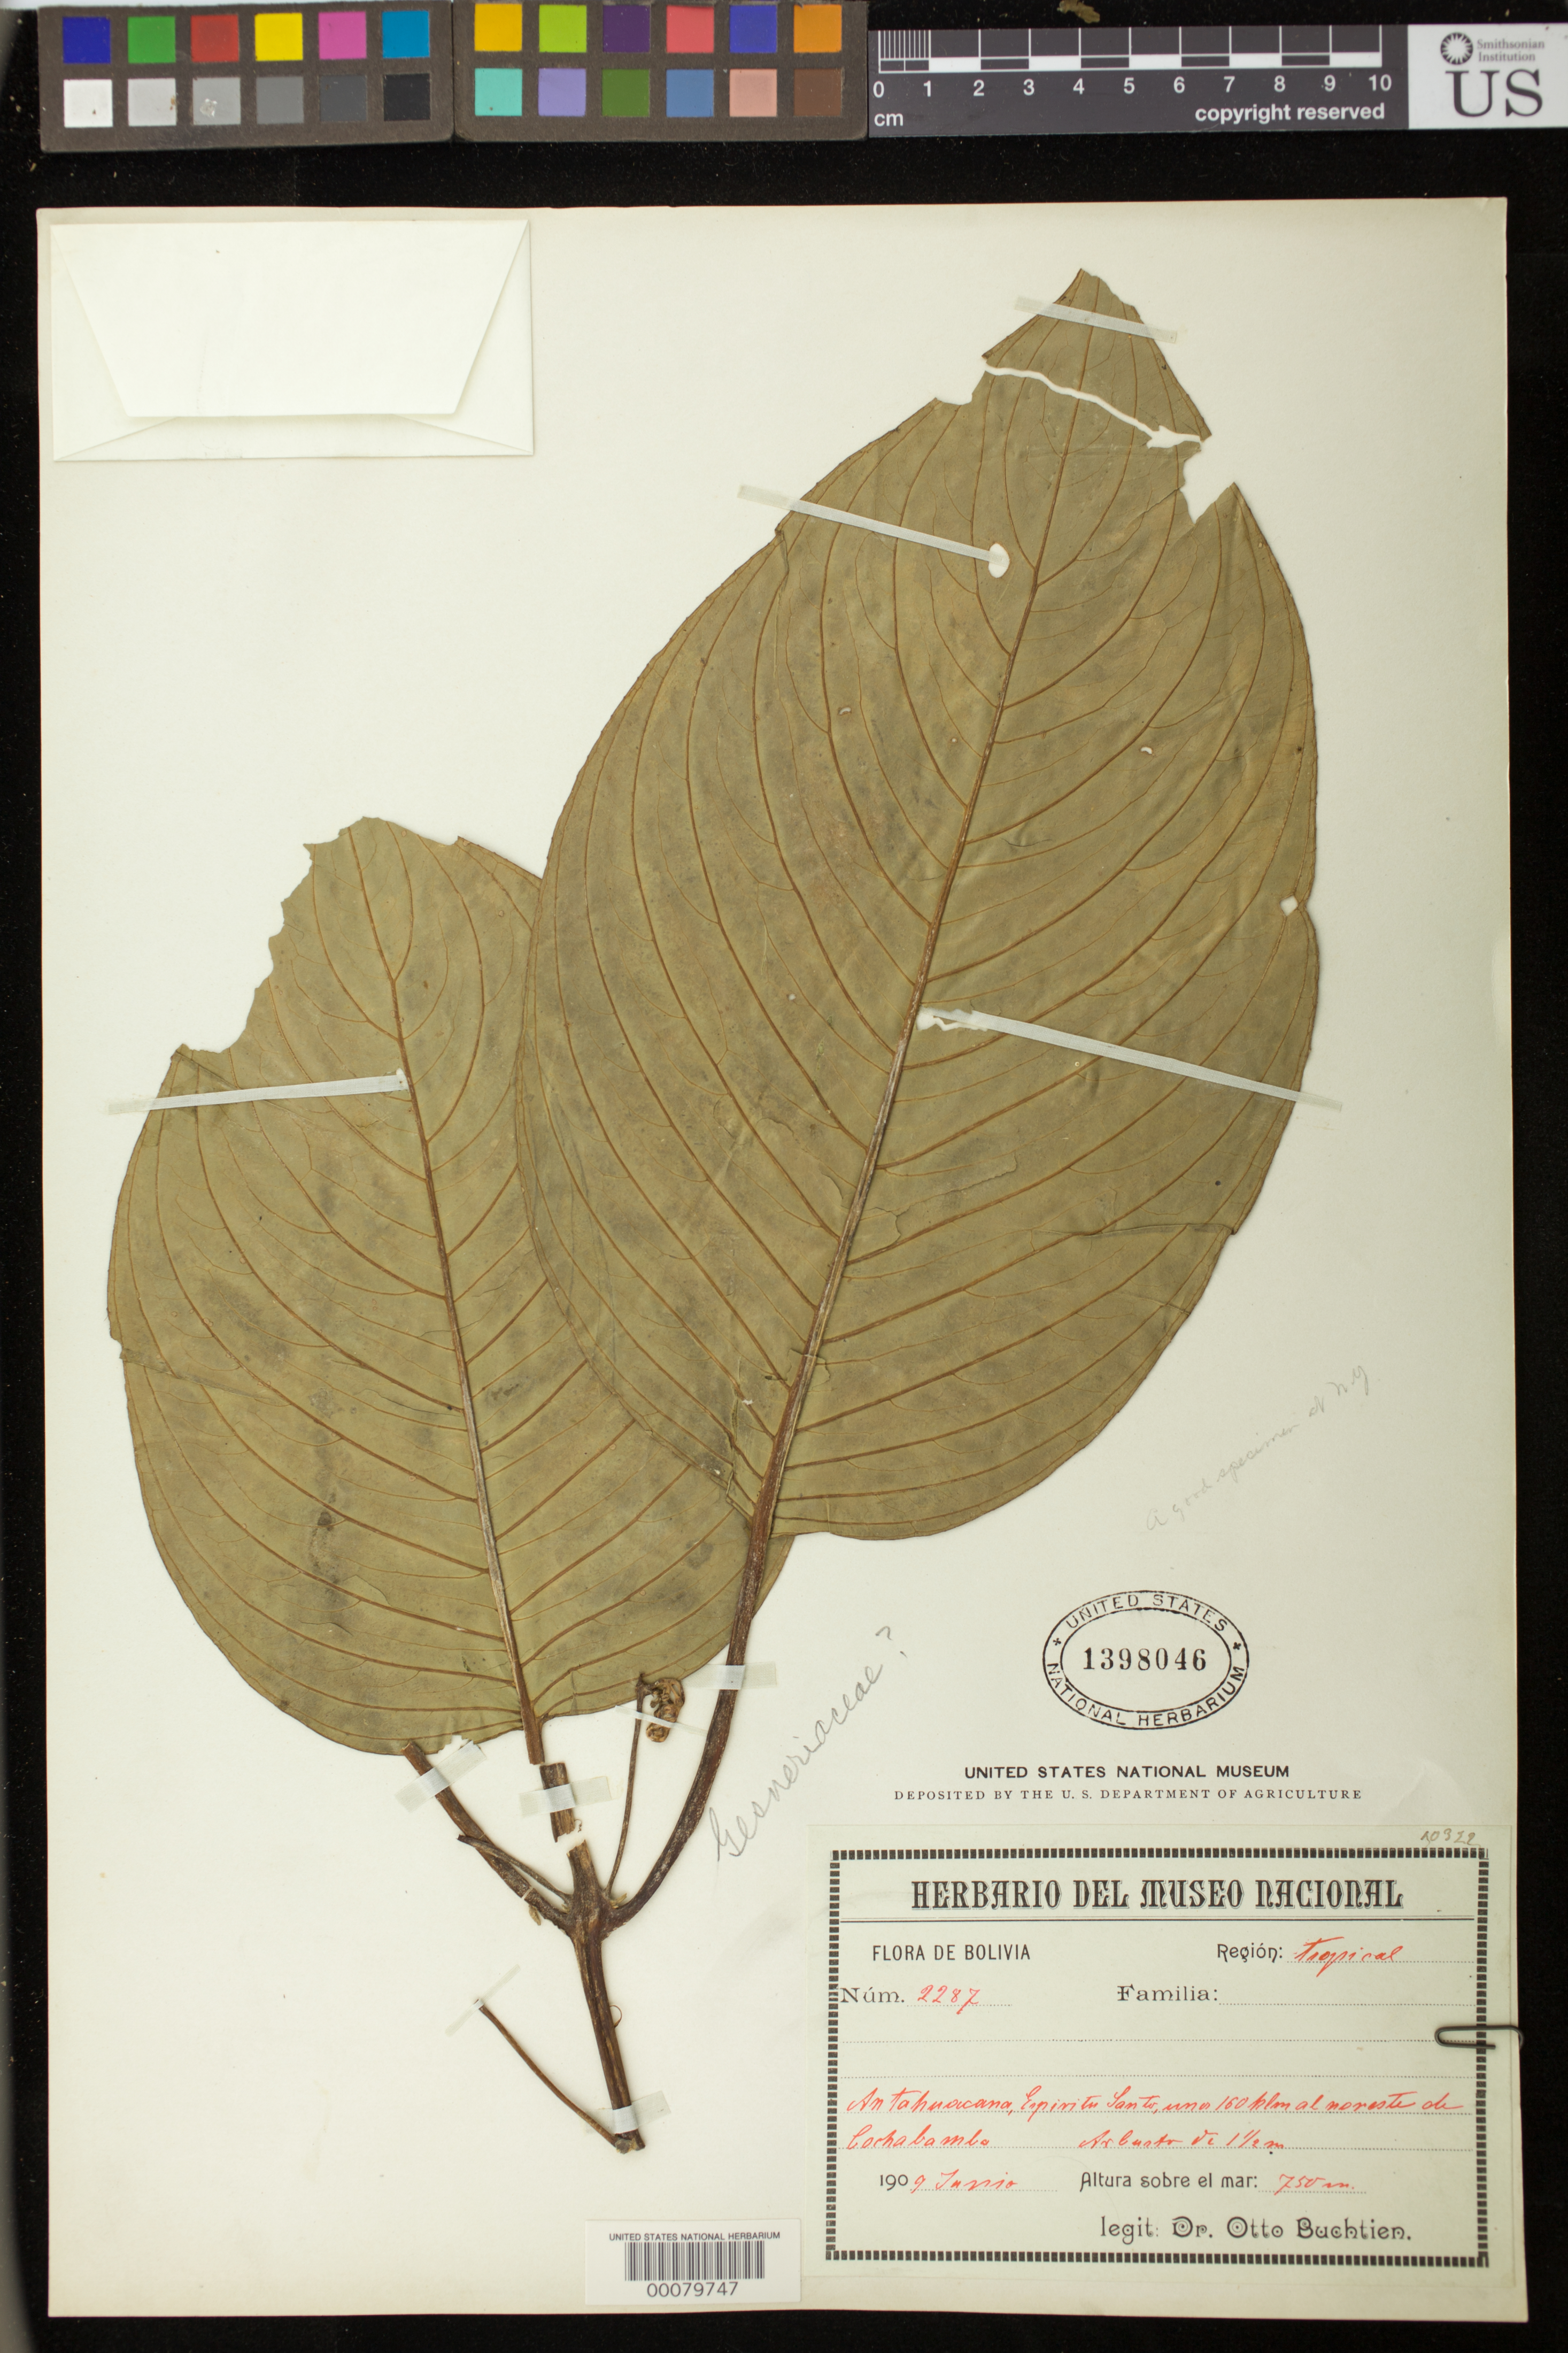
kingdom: Plantae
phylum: Tracheophyta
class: Magnoliopsida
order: Lamiales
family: Gesneriaceae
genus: Besleria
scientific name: Besleria sp.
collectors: O. Buchtien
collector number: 2287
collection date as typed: Jun 1909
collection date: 1909-06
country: Bolivia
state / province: Cochabamba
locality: Antahuacana, Espiritu Santo, 160 km NE of Cochabamba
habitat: Tropical region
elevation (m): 750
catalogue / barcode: US 1398046